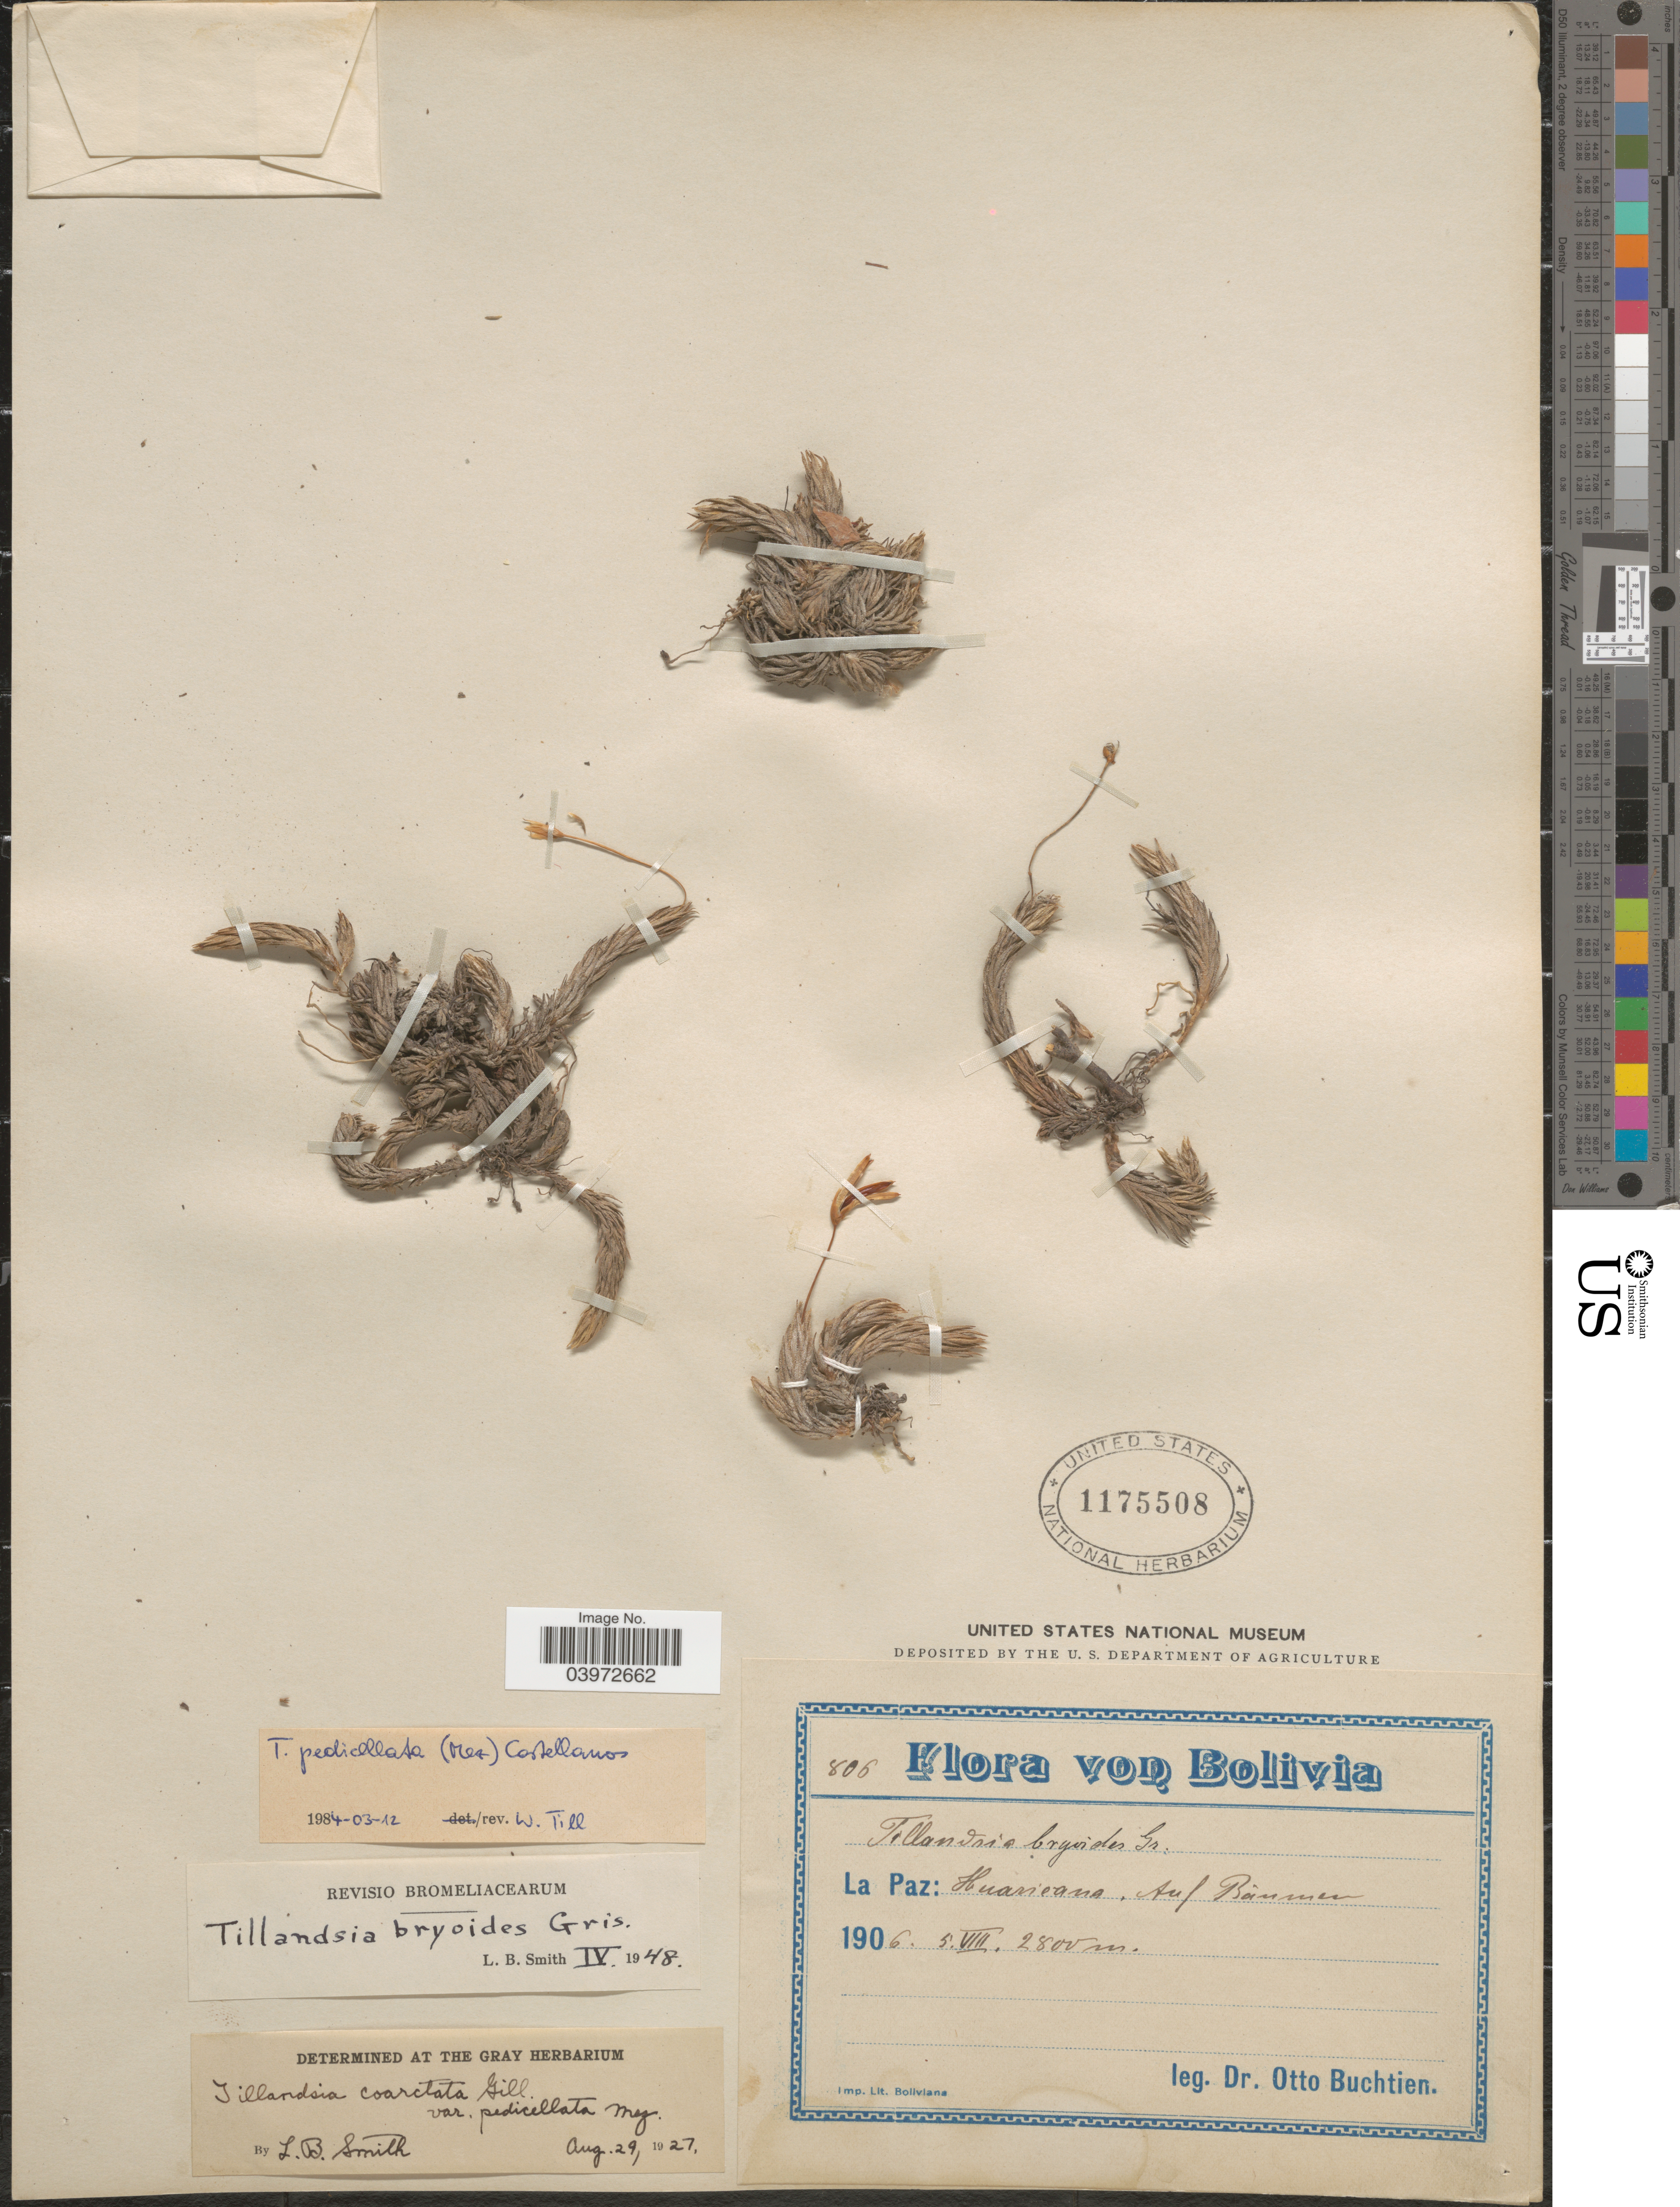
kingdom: Plantae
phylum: Tracheophyta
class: Liliopsida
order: Poales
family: Bromeliaceae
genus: Tillandsia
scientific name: Tillandsia bryoides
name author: Griseb. ex Baker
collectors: O. Buchtien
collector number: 806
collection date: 1906-08-05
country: Bolivia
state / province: La Paz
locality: Huancana, Auf Bäumen.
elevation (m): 2800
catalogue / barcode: US 1175508